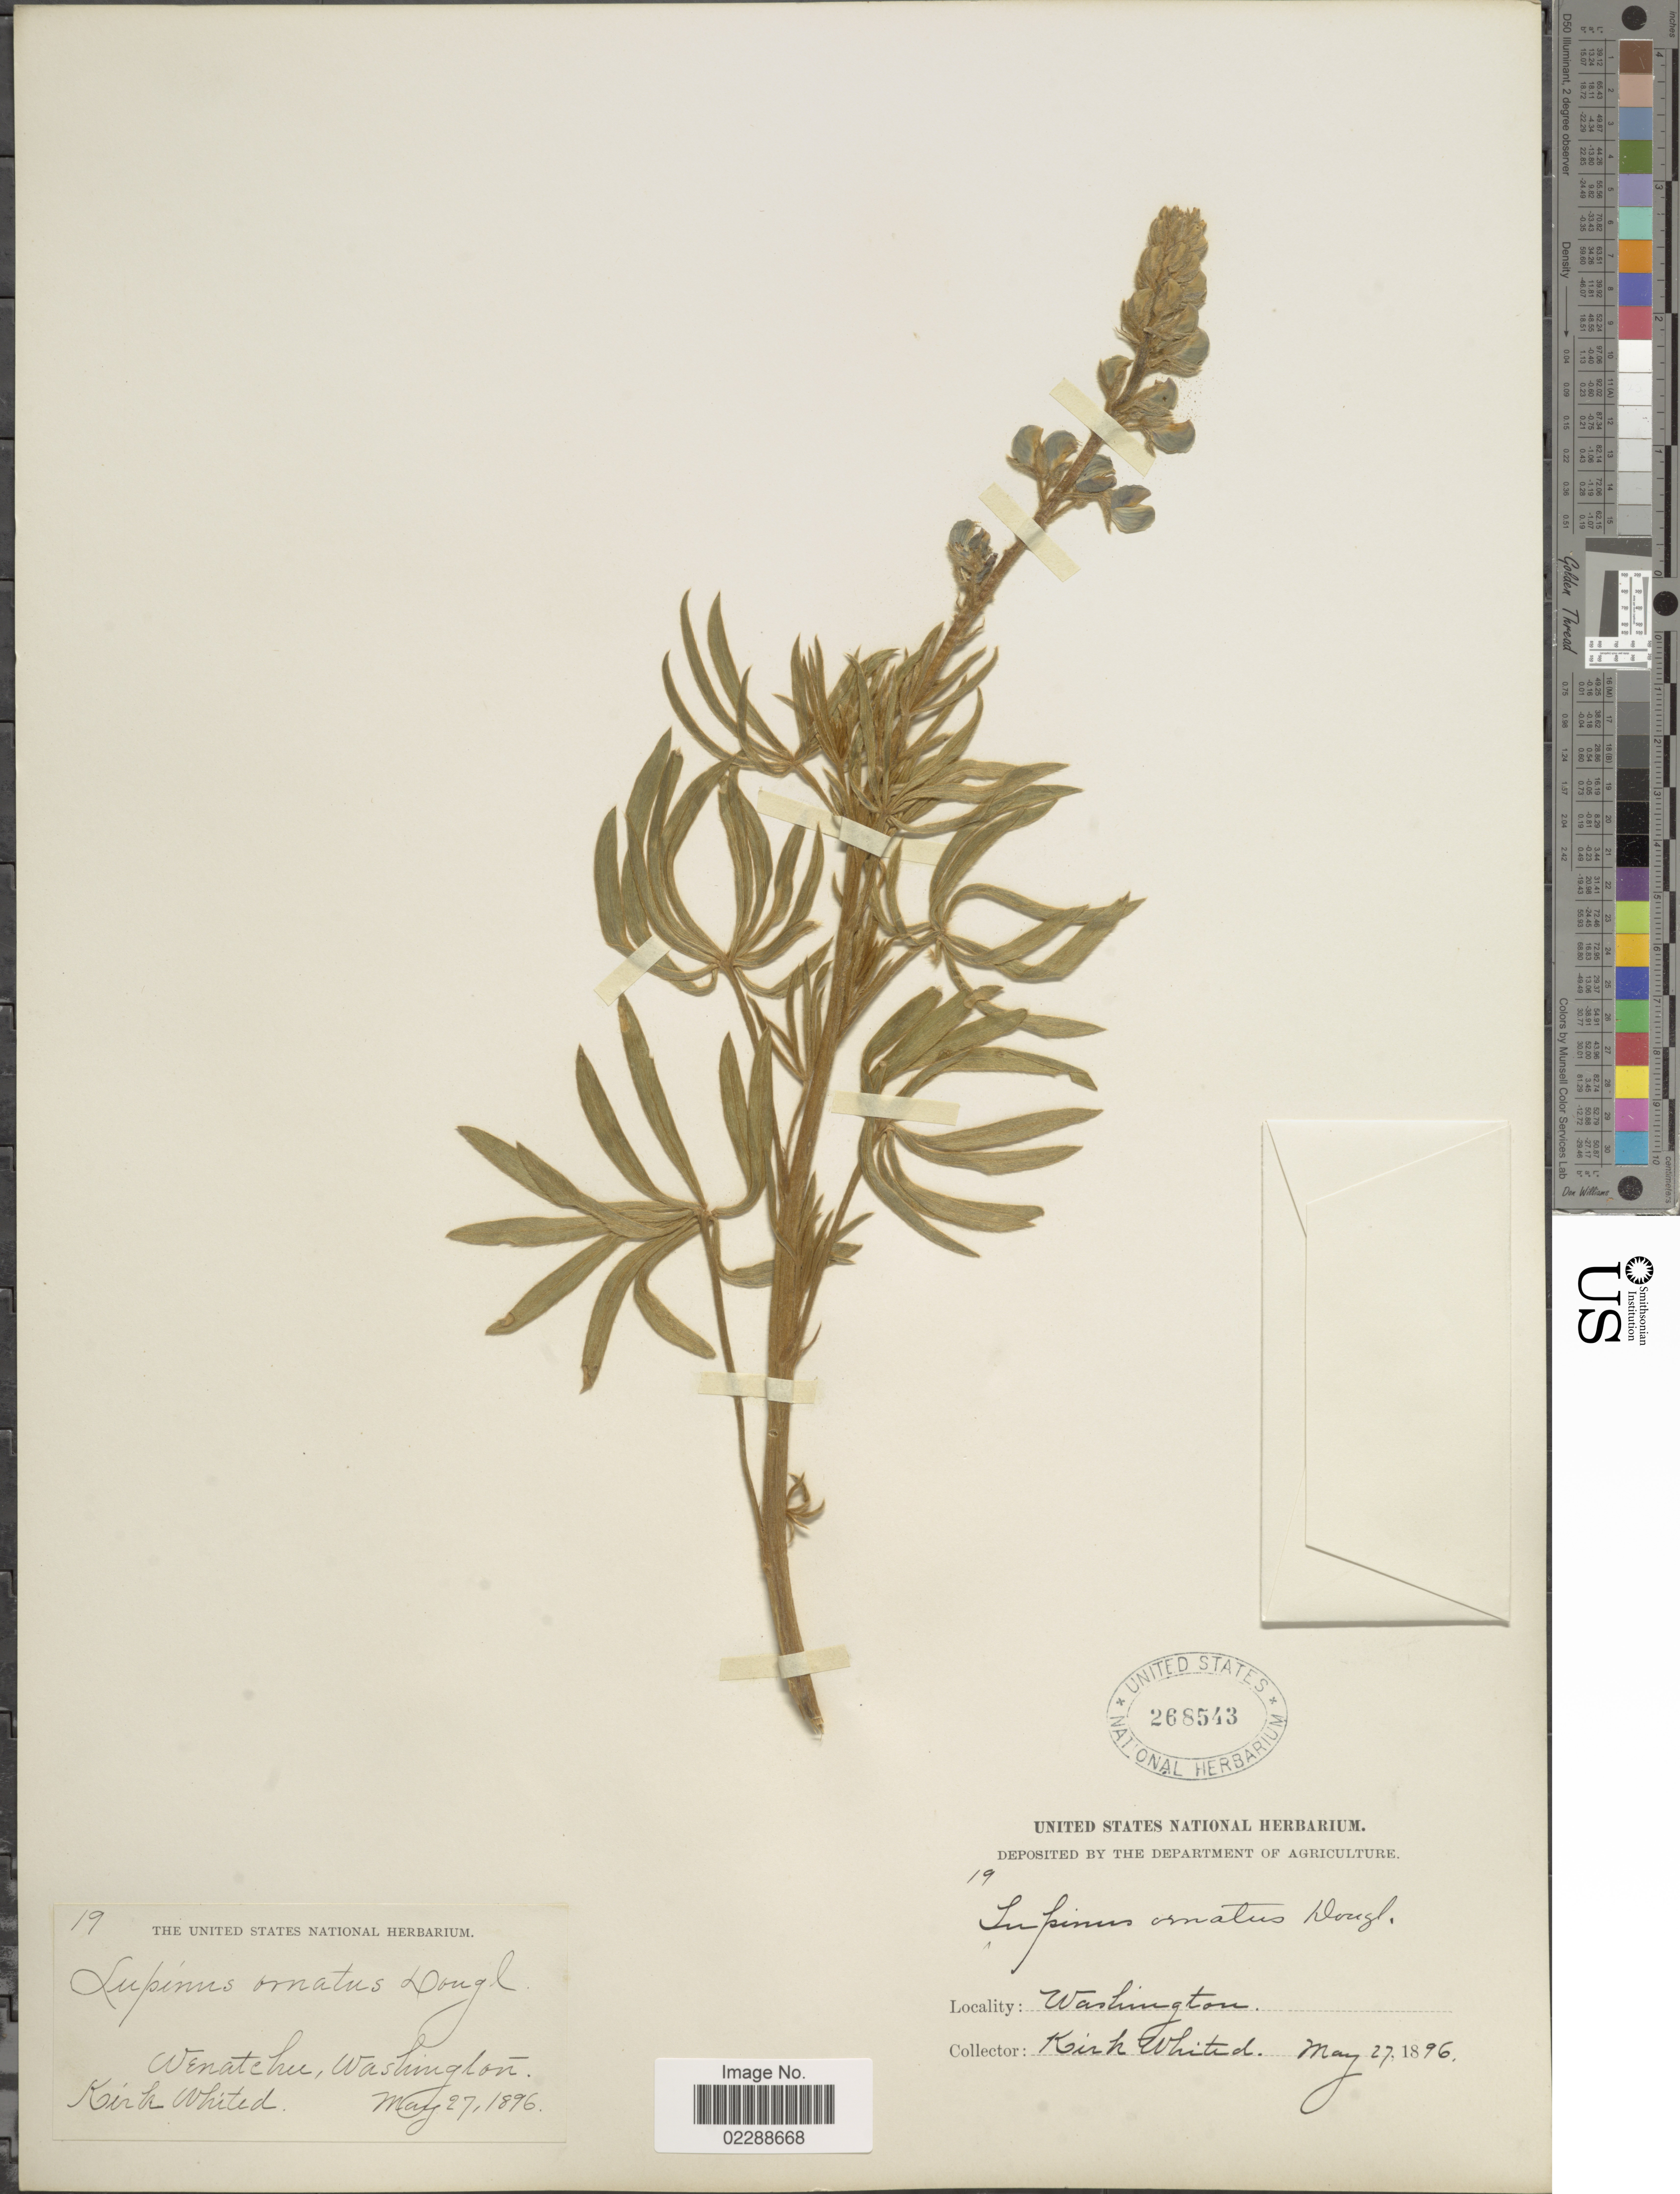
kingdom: Plantae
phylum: Tracheophyta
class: Magnoliopsida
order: Fabales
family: Fabaceae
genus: Lupinus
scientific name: Lupinus sp.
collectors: K. Whited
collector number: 19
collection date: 1896-05-27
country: United States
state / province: Washington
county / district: Chelan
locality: Wenatchee, Washington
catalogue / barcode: US 268543